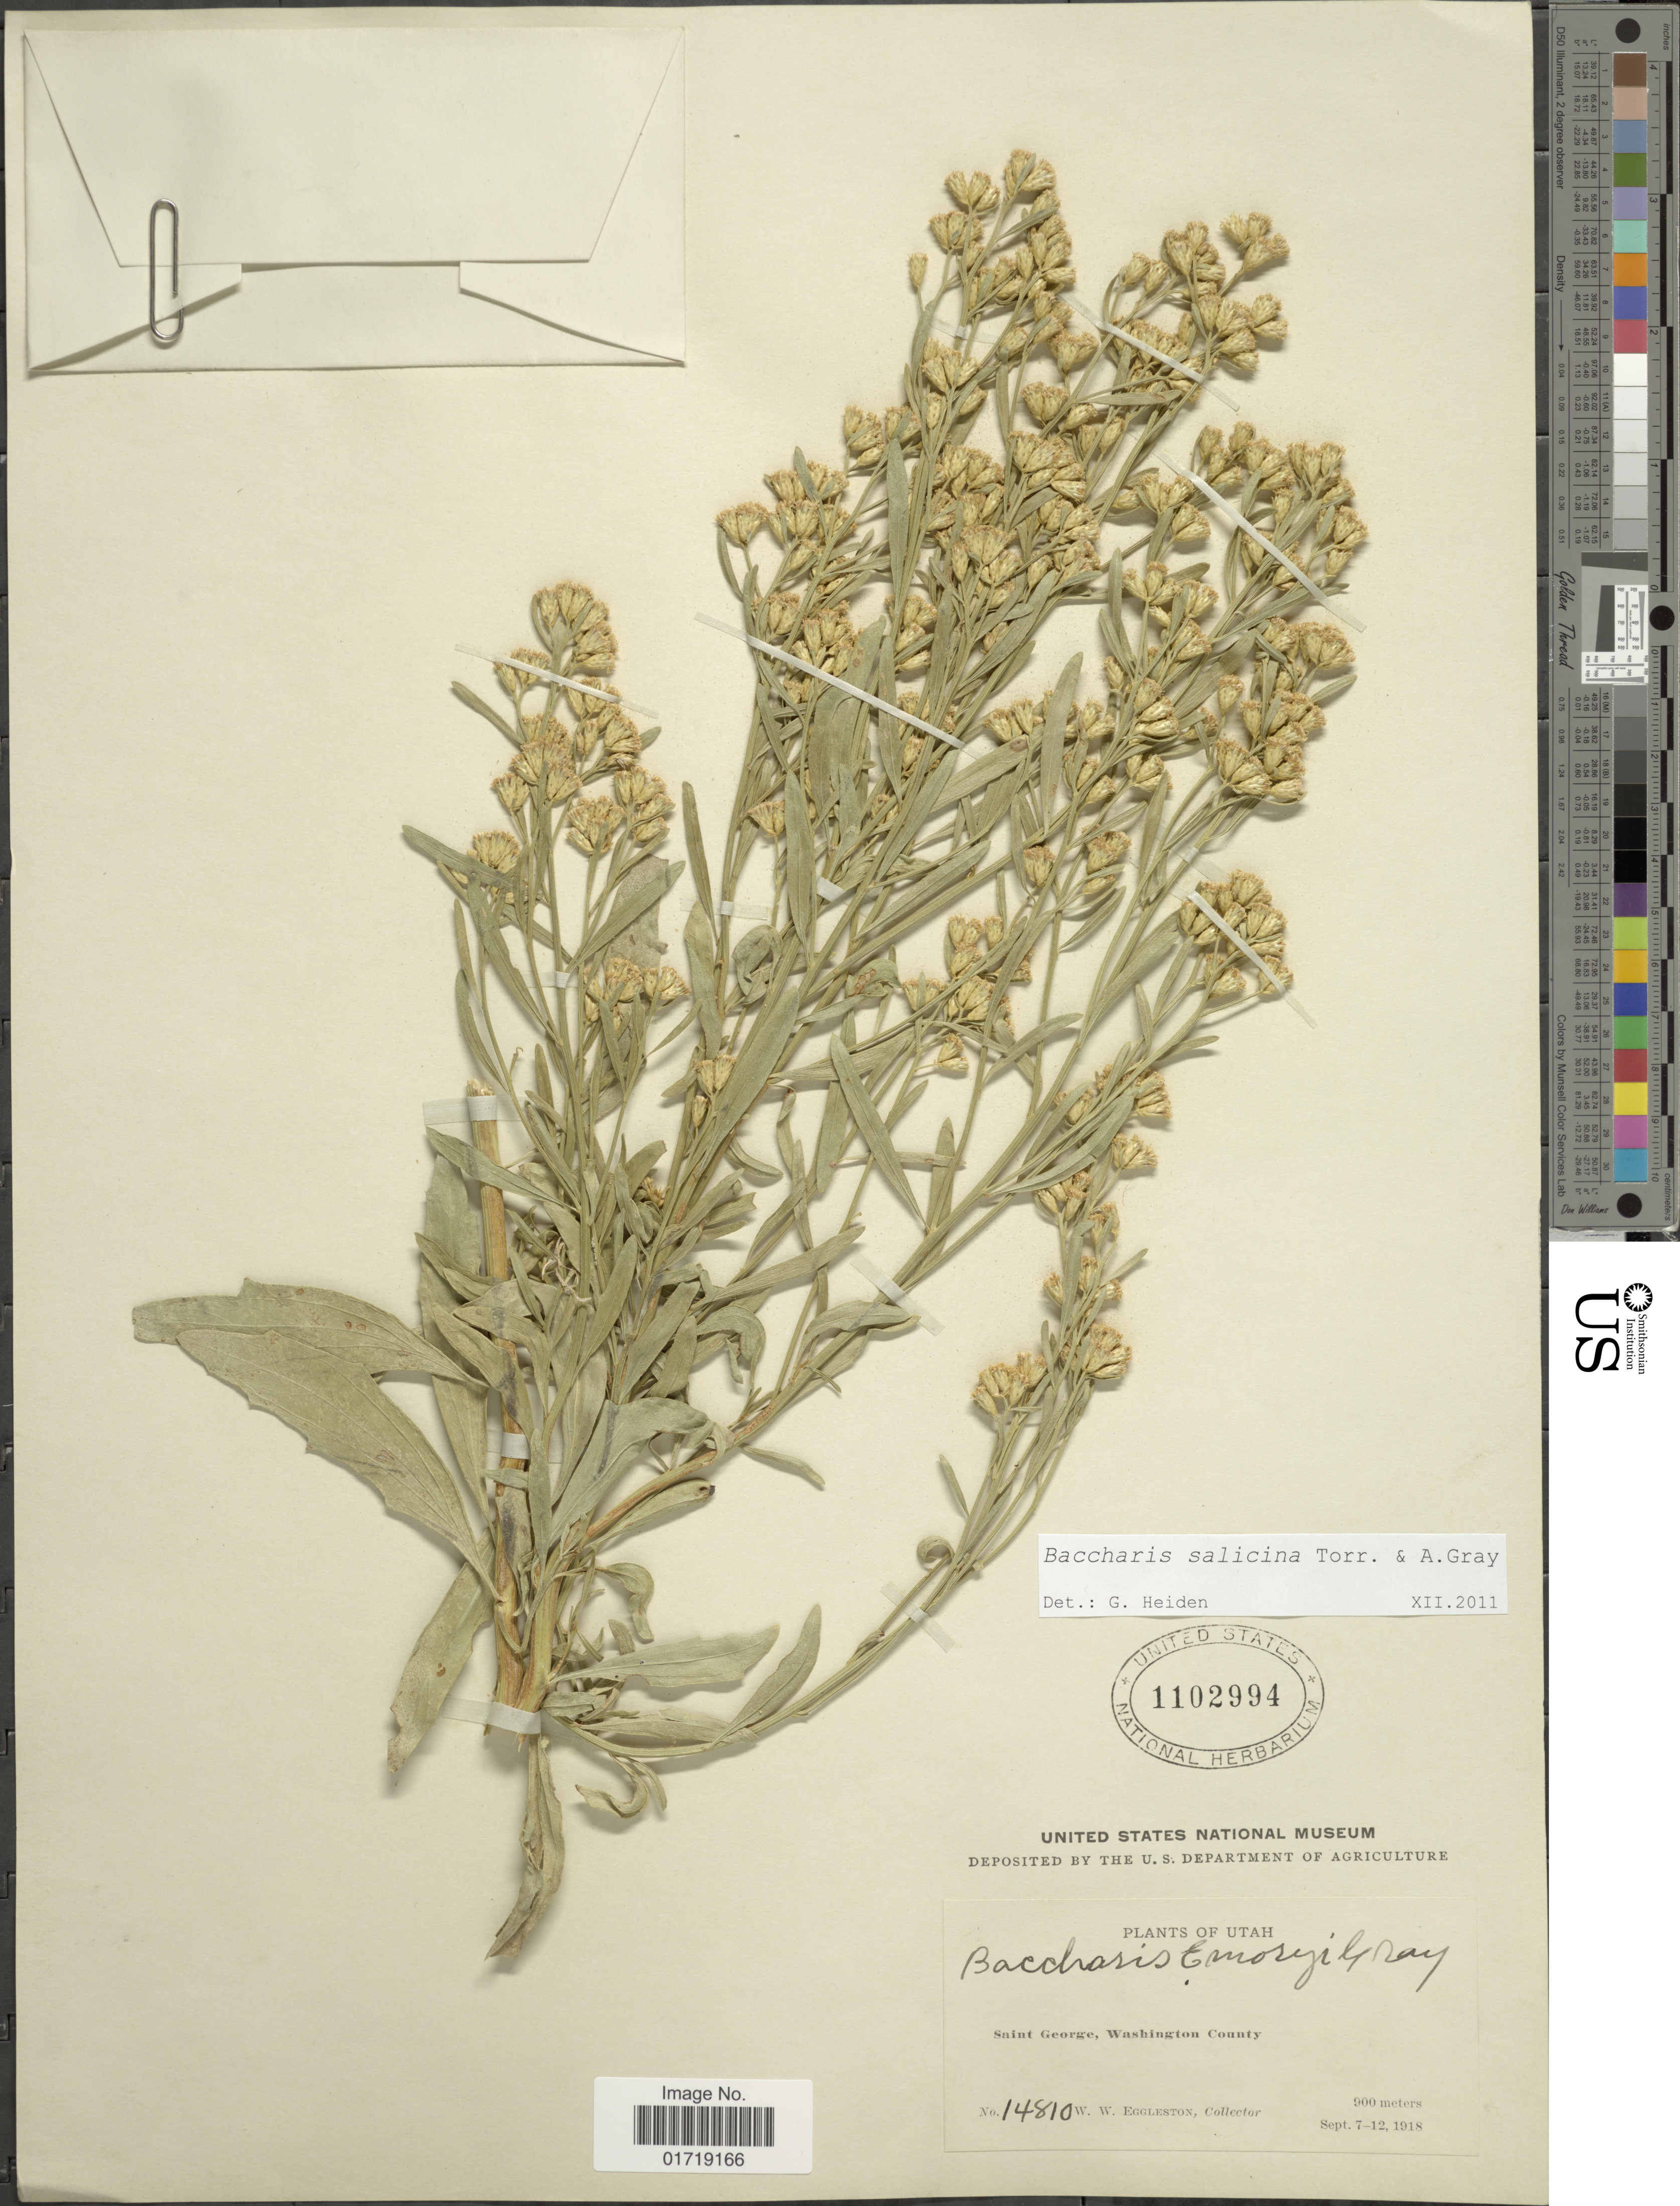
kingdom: Plantae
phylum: Tracheophyta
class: Magnoliopsida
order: Asterales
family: Asteraceae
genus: Baccharis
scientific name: Baccharis salicina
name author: Torr. & A. Gray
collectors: W. W. Eggleston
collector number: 14810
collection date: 1918-09-07/1918-09-12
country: United States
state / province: Utah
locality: Saint George, Washington County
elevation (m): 900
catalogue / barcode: US 1102994